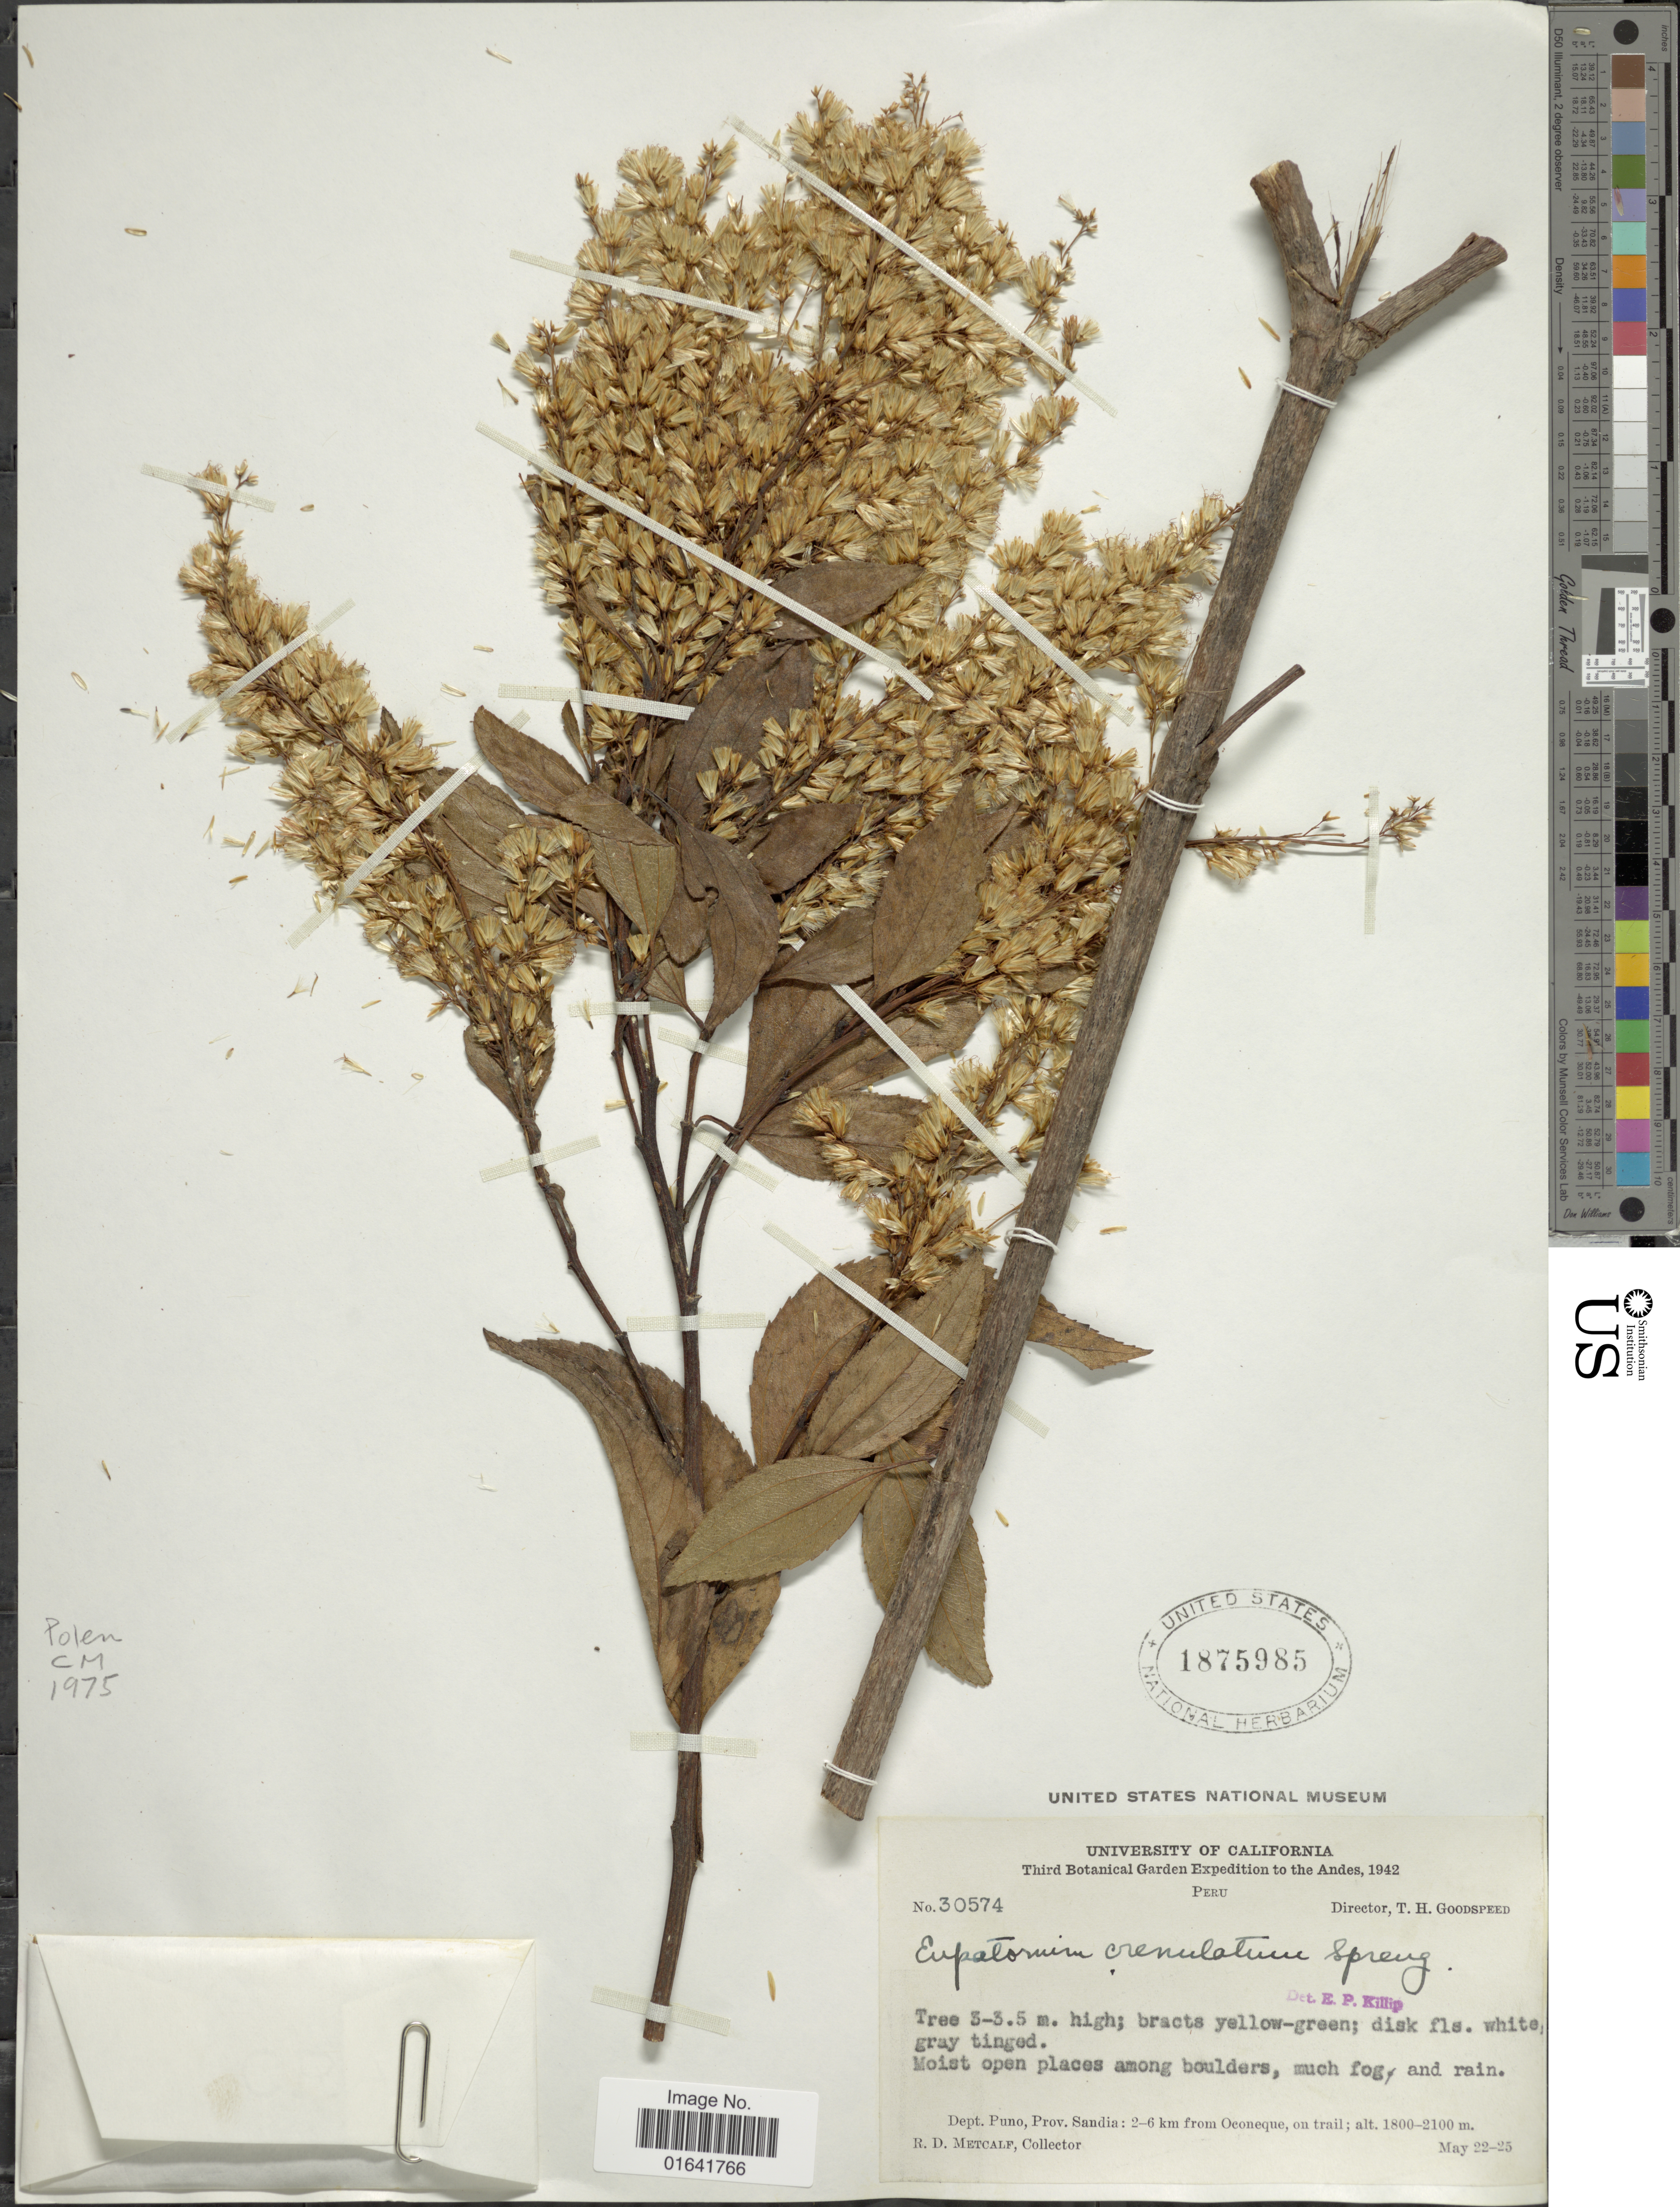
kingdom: Plantae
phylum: Tracheophyta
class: Magnoliopsida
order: Asterales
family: Asteraceae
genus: Raulinoreitzia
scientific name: Raulinoreitzia crenulata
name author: (Spreng.) R.M. King & H. Rob.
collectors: R. D. Metcalf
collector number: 30574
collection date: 1942-05-22/1942-05-25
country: Peru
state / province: Puno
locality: Prov. Sandia: 2-6 km from Oconeque, on trail.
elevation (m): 1800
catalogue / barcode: US 1875985